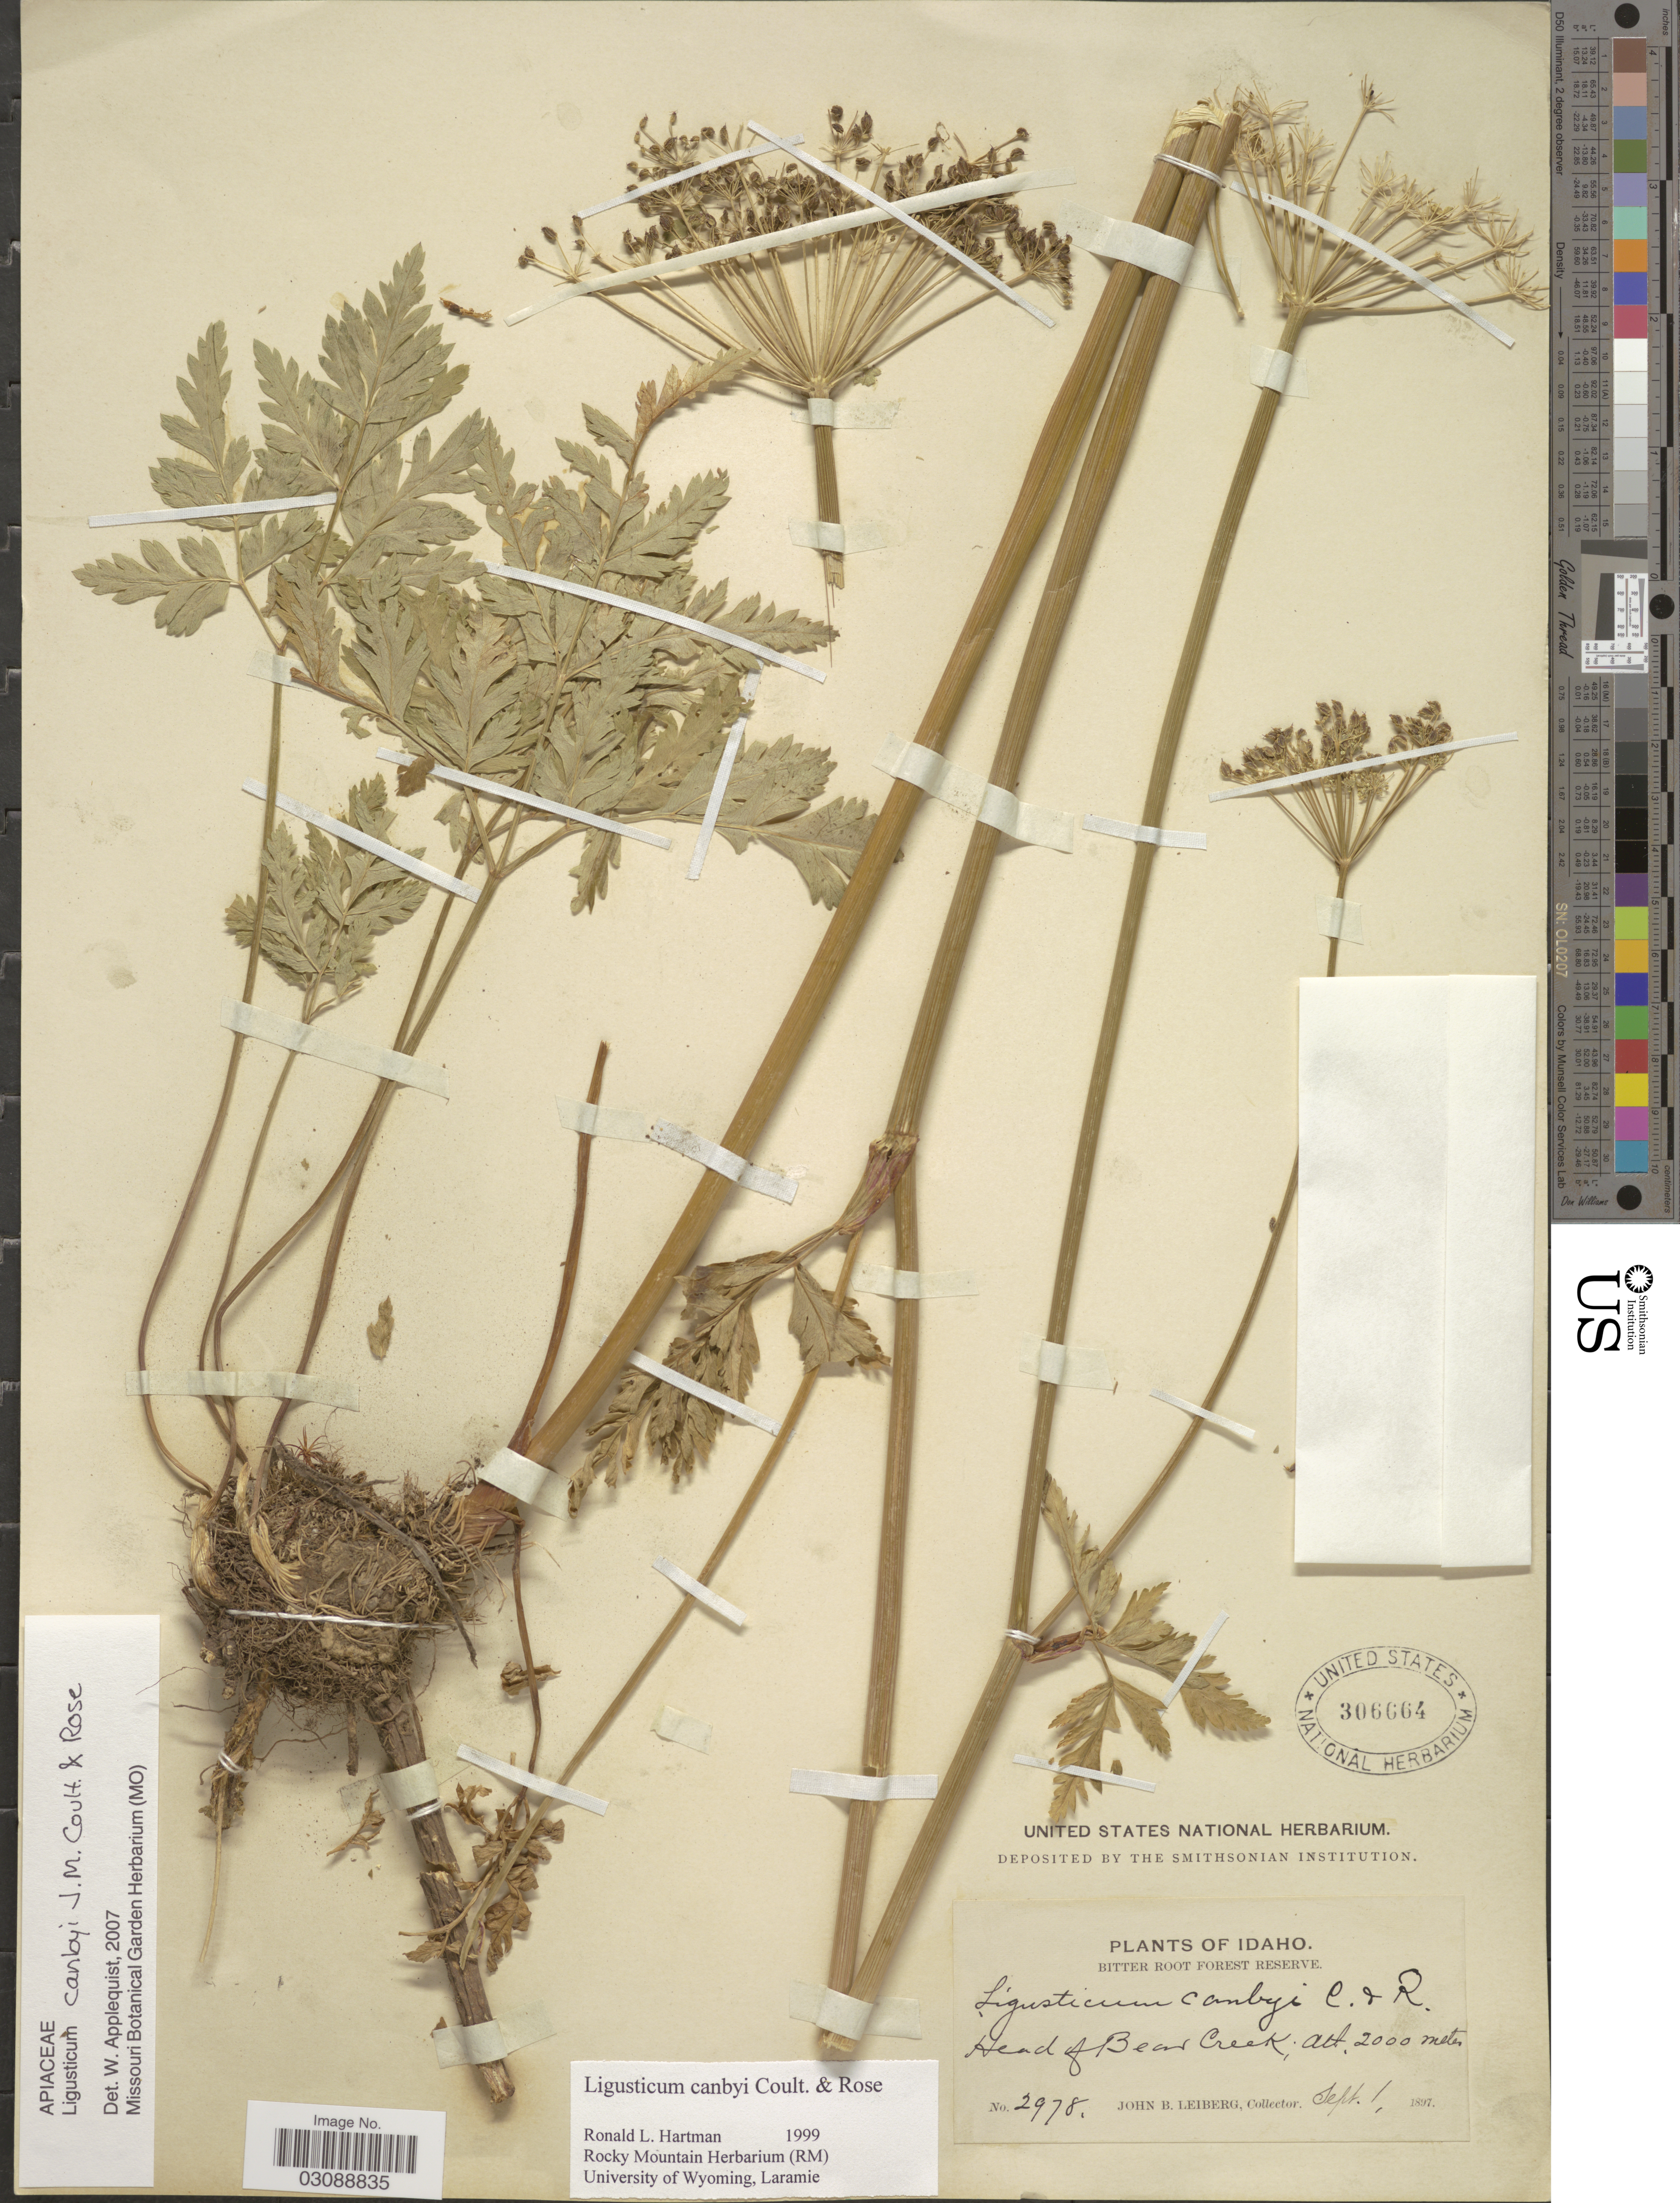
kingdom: Plantae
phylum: Tracheophyta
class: Magnoliopsida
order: Apiales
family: Apiaceae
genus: Ligusticum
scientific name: Ligusticum canbyi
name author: J.M. Coult. & Rose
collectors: J. B. Leiberg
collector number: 2978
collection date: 1897-09-01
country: United States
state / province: Idaho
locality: Bitter Root Forest Reserve. Head of Bear Creek.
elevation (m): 2000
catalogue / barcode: US 306664